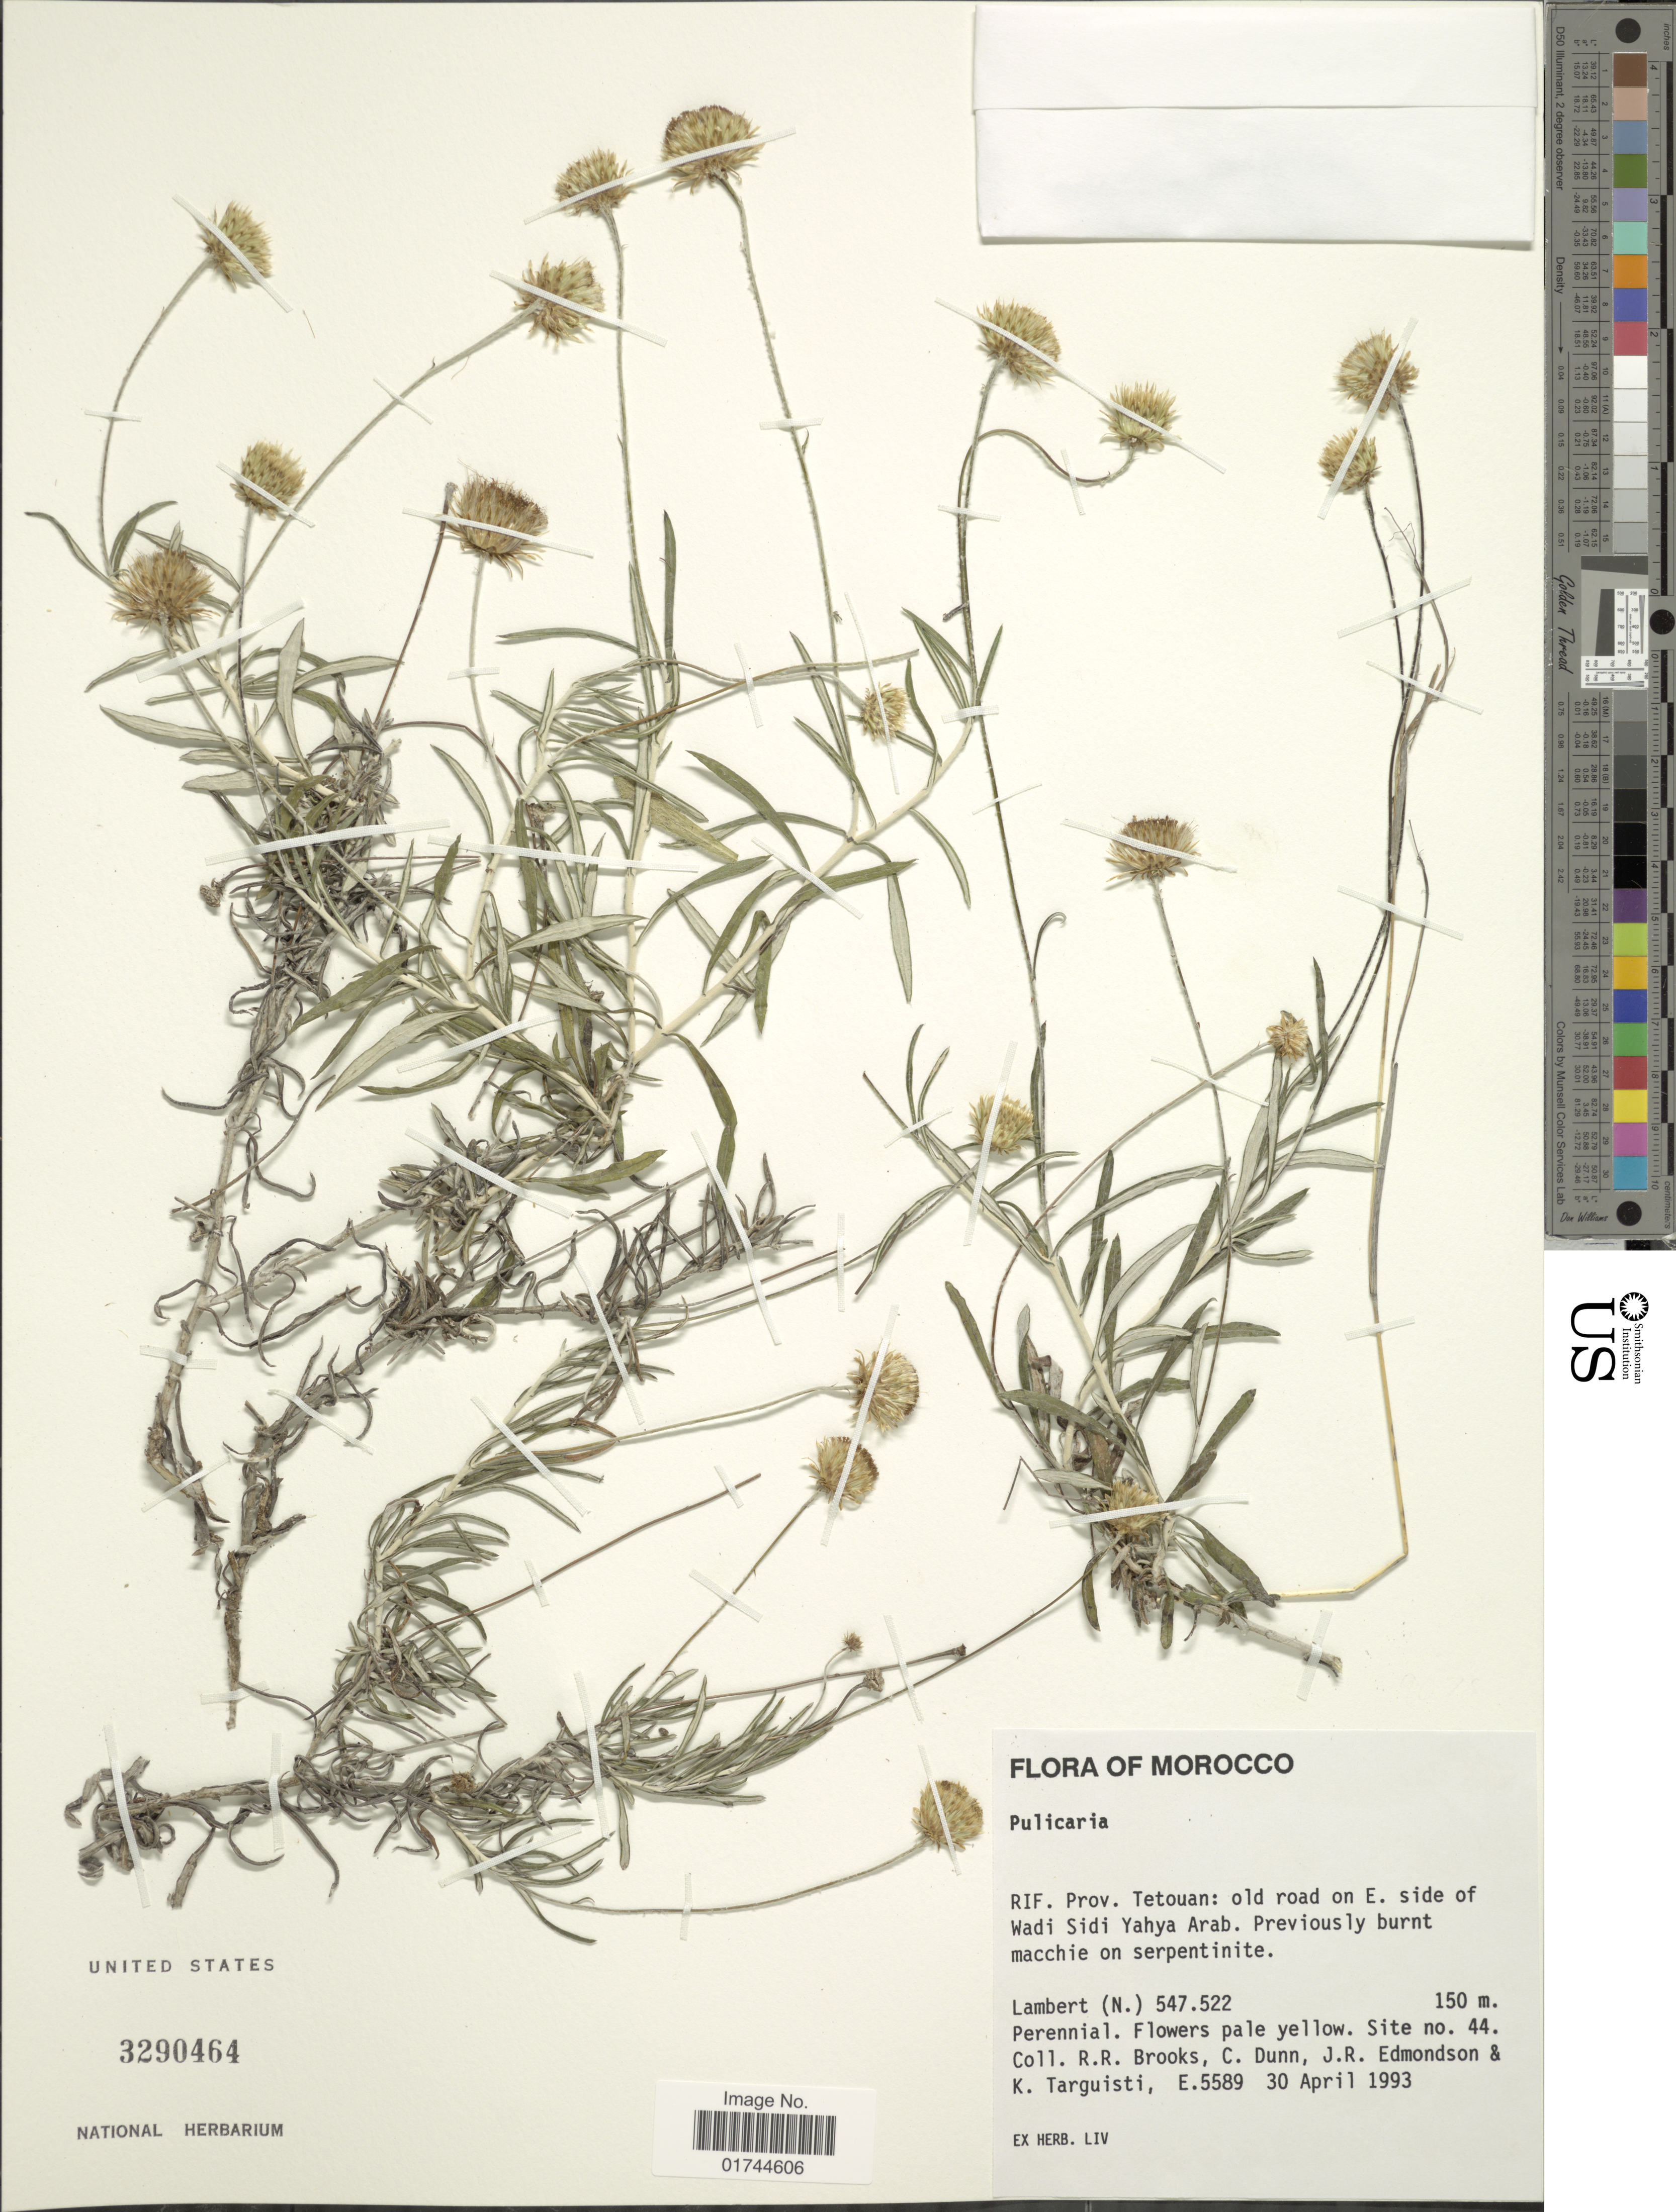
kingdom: Plantae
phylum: Tracheophyta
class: Magnoliopsida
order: Asterales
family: Asteraceae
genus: Pulicaria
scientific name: Pulicaria sp.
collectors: R. Brooks, C. Dunn, J. R. Edmondson & K. Targuisti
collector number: E5589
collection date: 1993-04-30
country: Morocco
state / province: Tanger-Tétouan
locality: Rif. Prov. Tetouan: old road on E. side of Wadi Sidi Yahya Arab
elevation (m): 150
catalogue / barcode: US 3290464